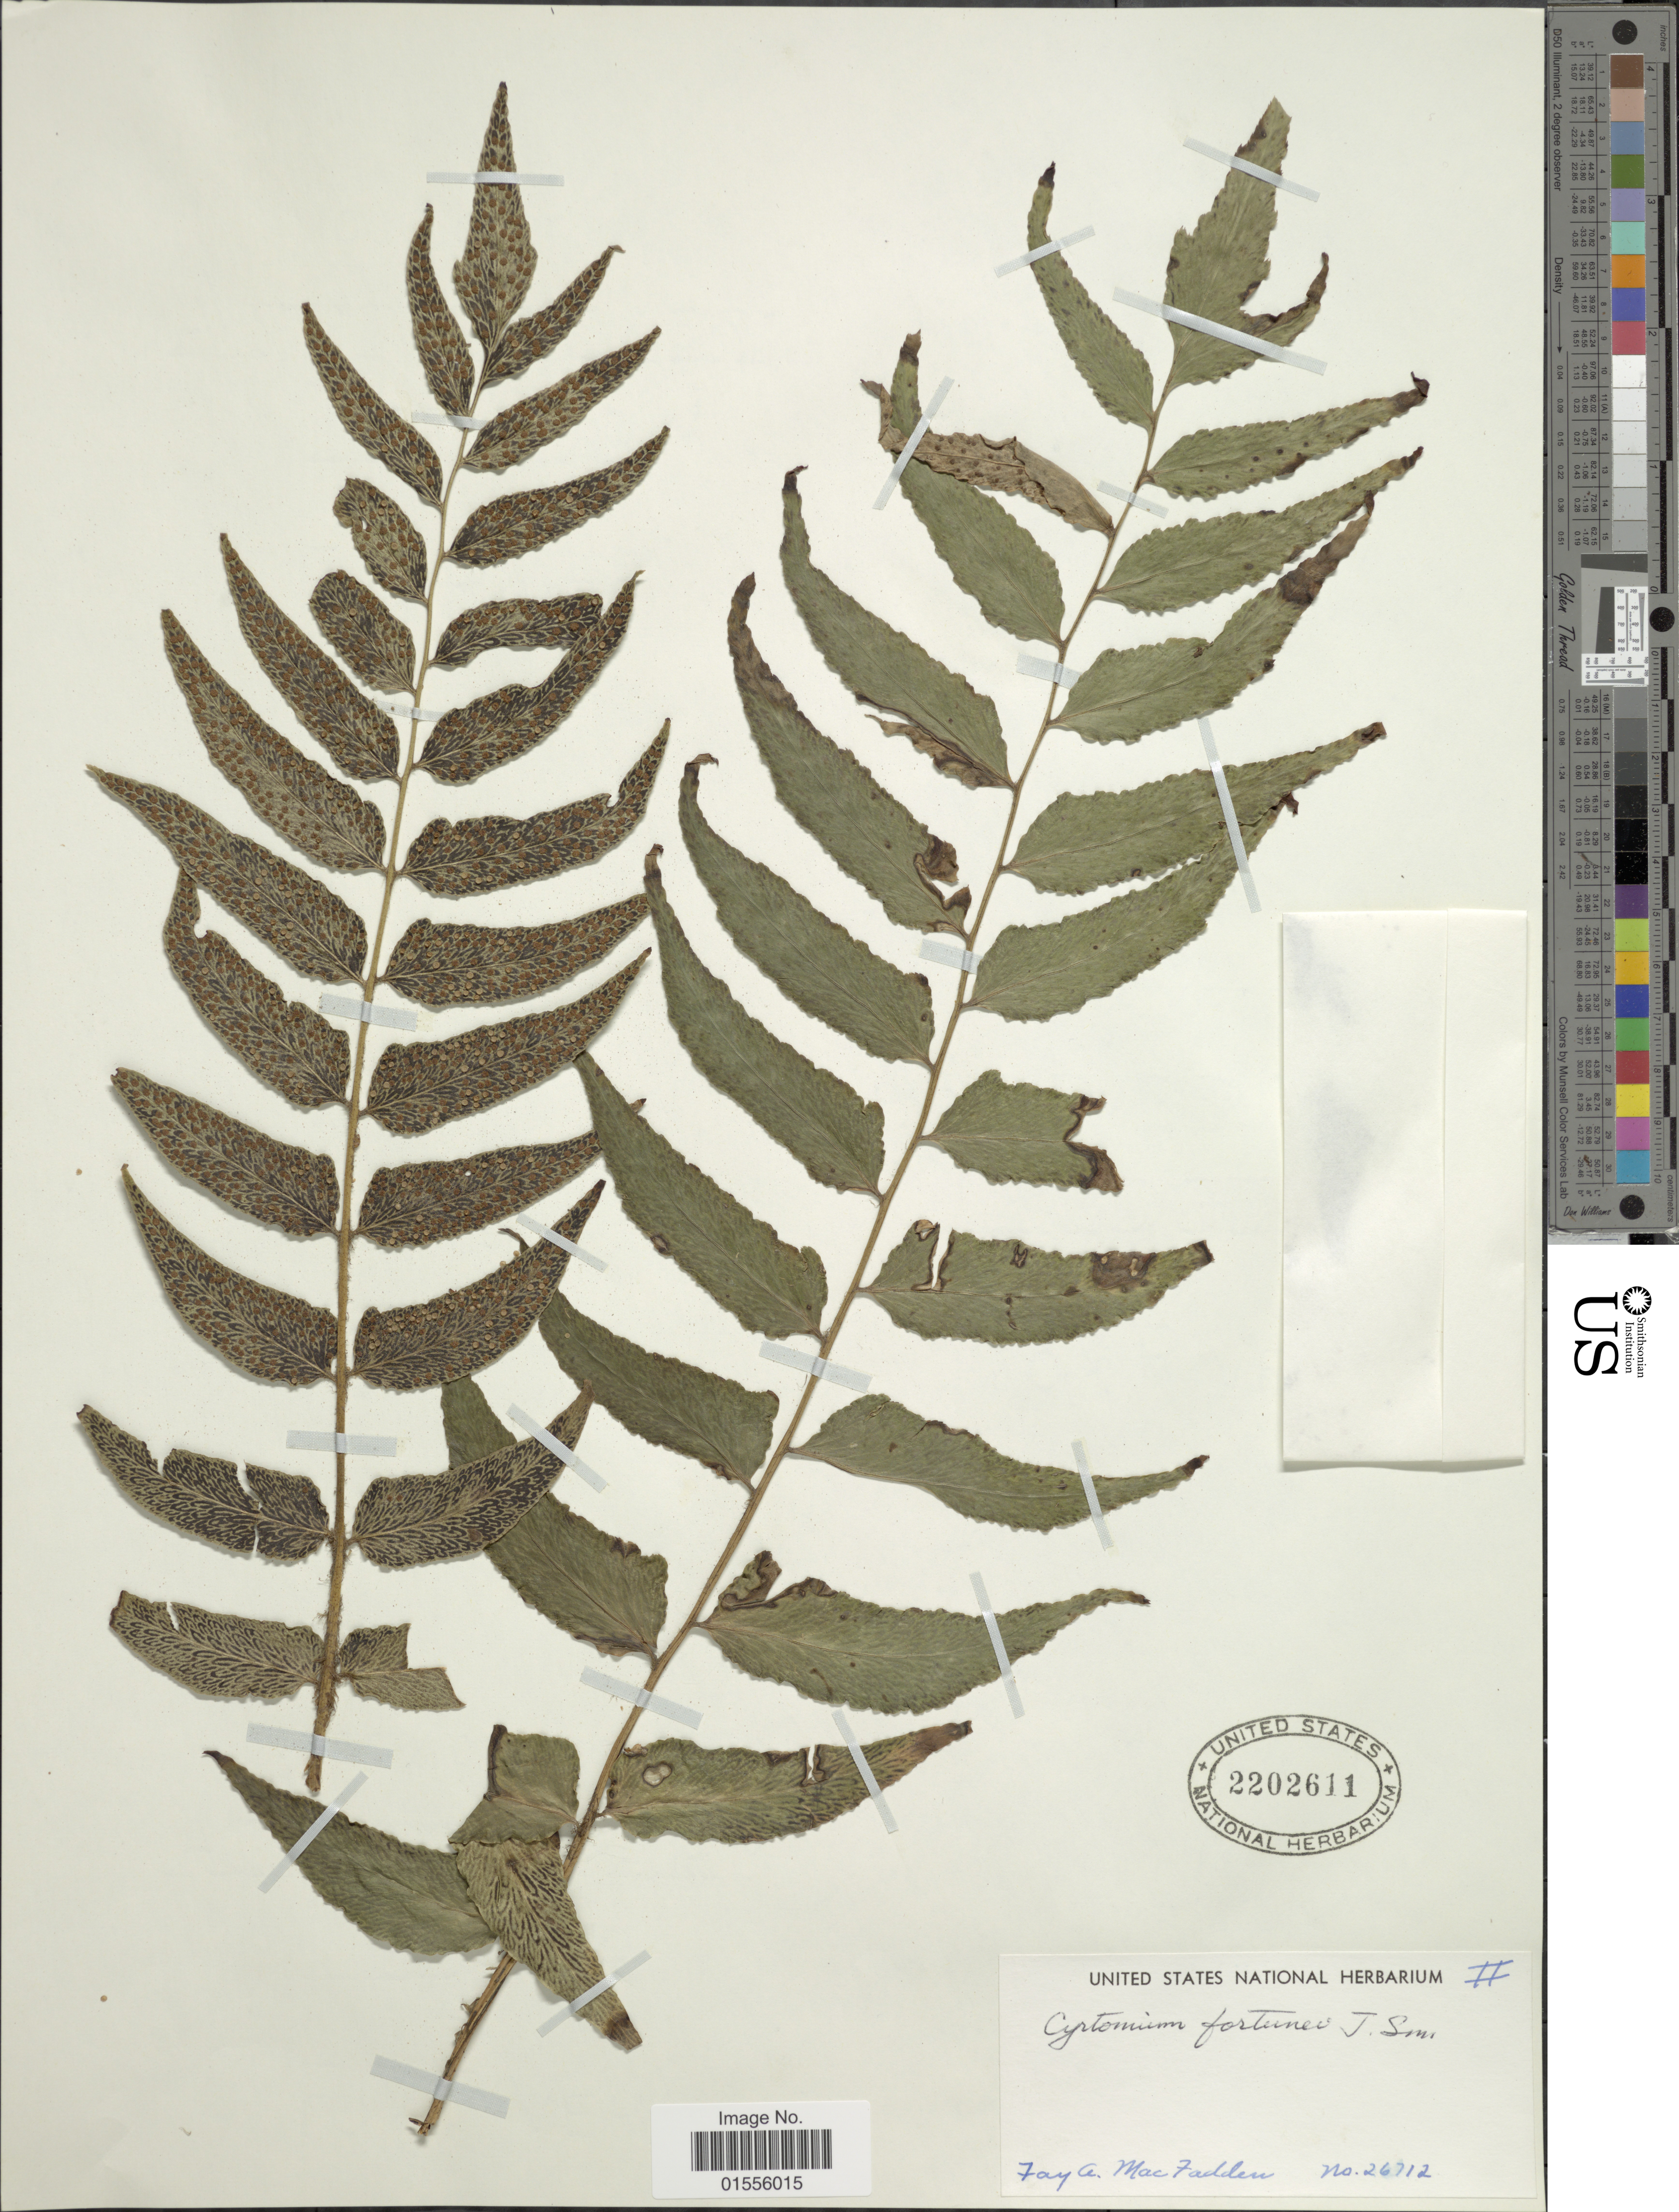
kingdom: Plantae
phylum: Tracheophyta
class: Polypodiopsida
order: Polypodiales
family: Dryopteridaceae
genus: Cyrtomium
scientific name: Cyrtomium fortunei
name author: J. Sm.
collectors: F. MacFadden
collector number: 26712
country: United States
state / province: California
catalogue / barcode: US 2202611